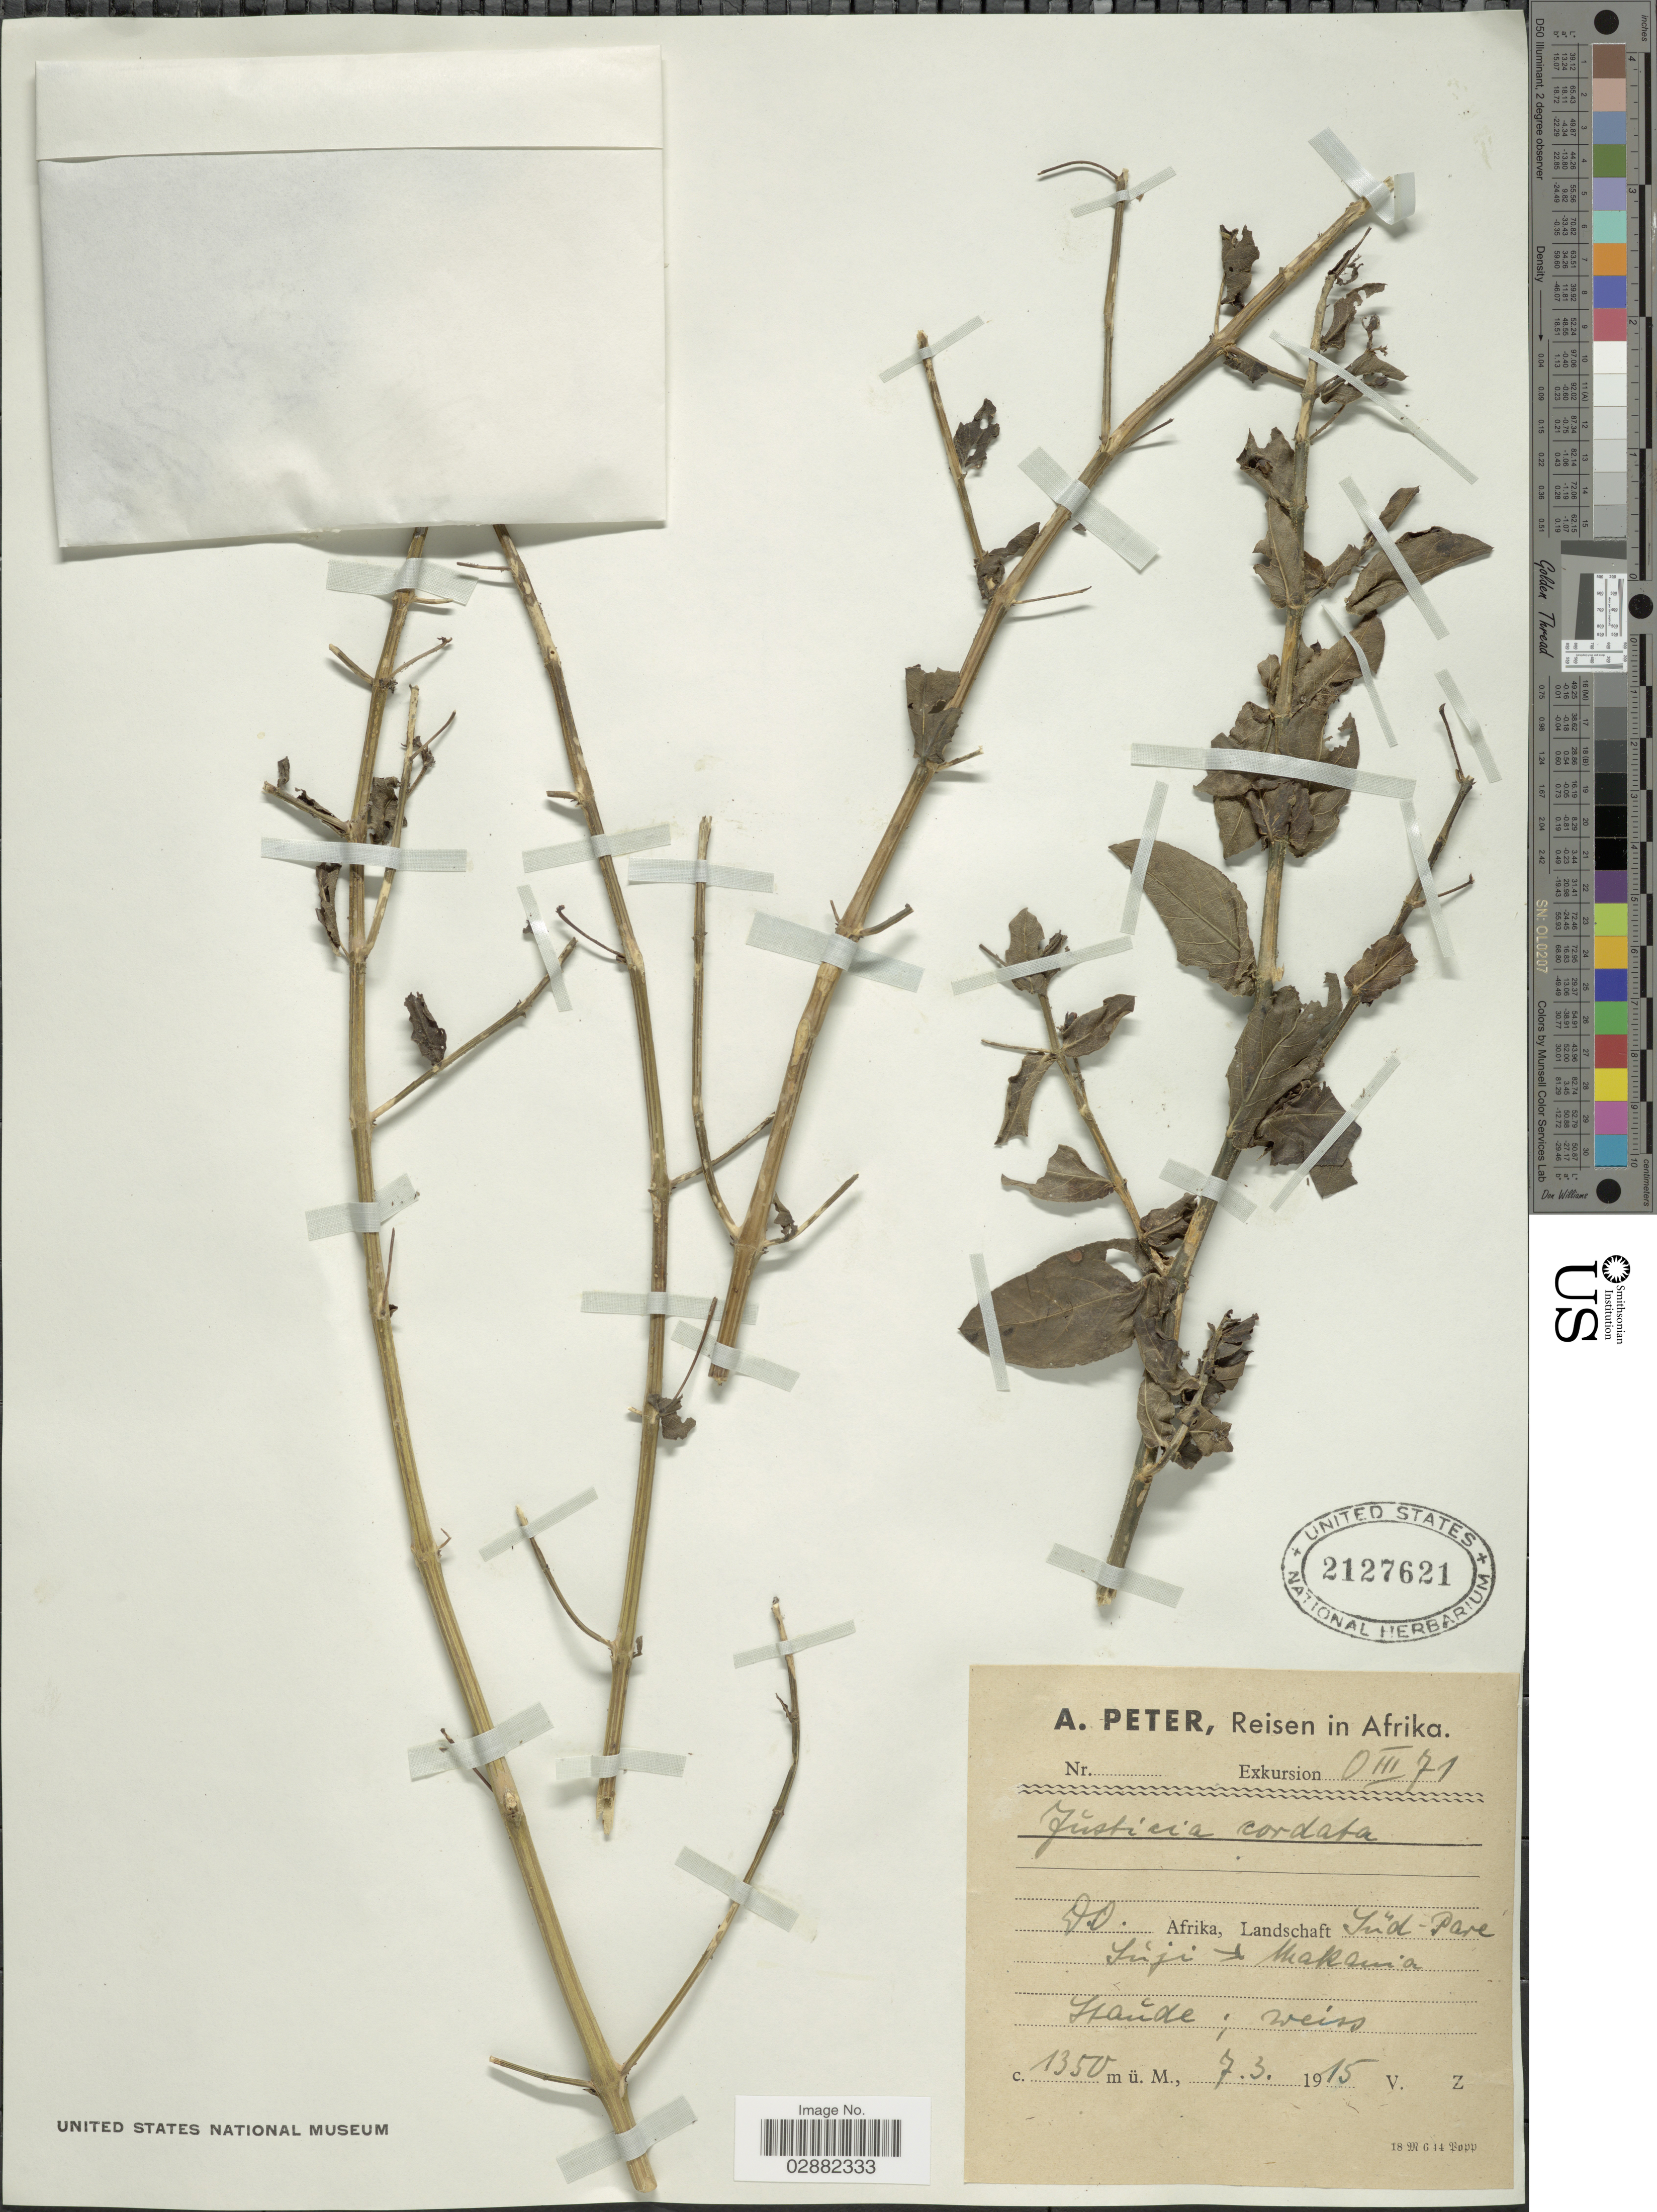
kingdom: Plantae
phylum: Tracheophyta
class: Magnoliopsida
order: Lamiales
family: Acanthaceae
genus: Justicia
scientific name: Justicia cordata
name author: (Nees) T. Anderson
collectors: A. Peter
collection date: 1915-03-07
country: Tanzania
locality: D.O. Afrika, Landschaft Süd-Paré. Suji [to] Makania.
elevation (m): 1350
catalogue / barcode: US 2127621